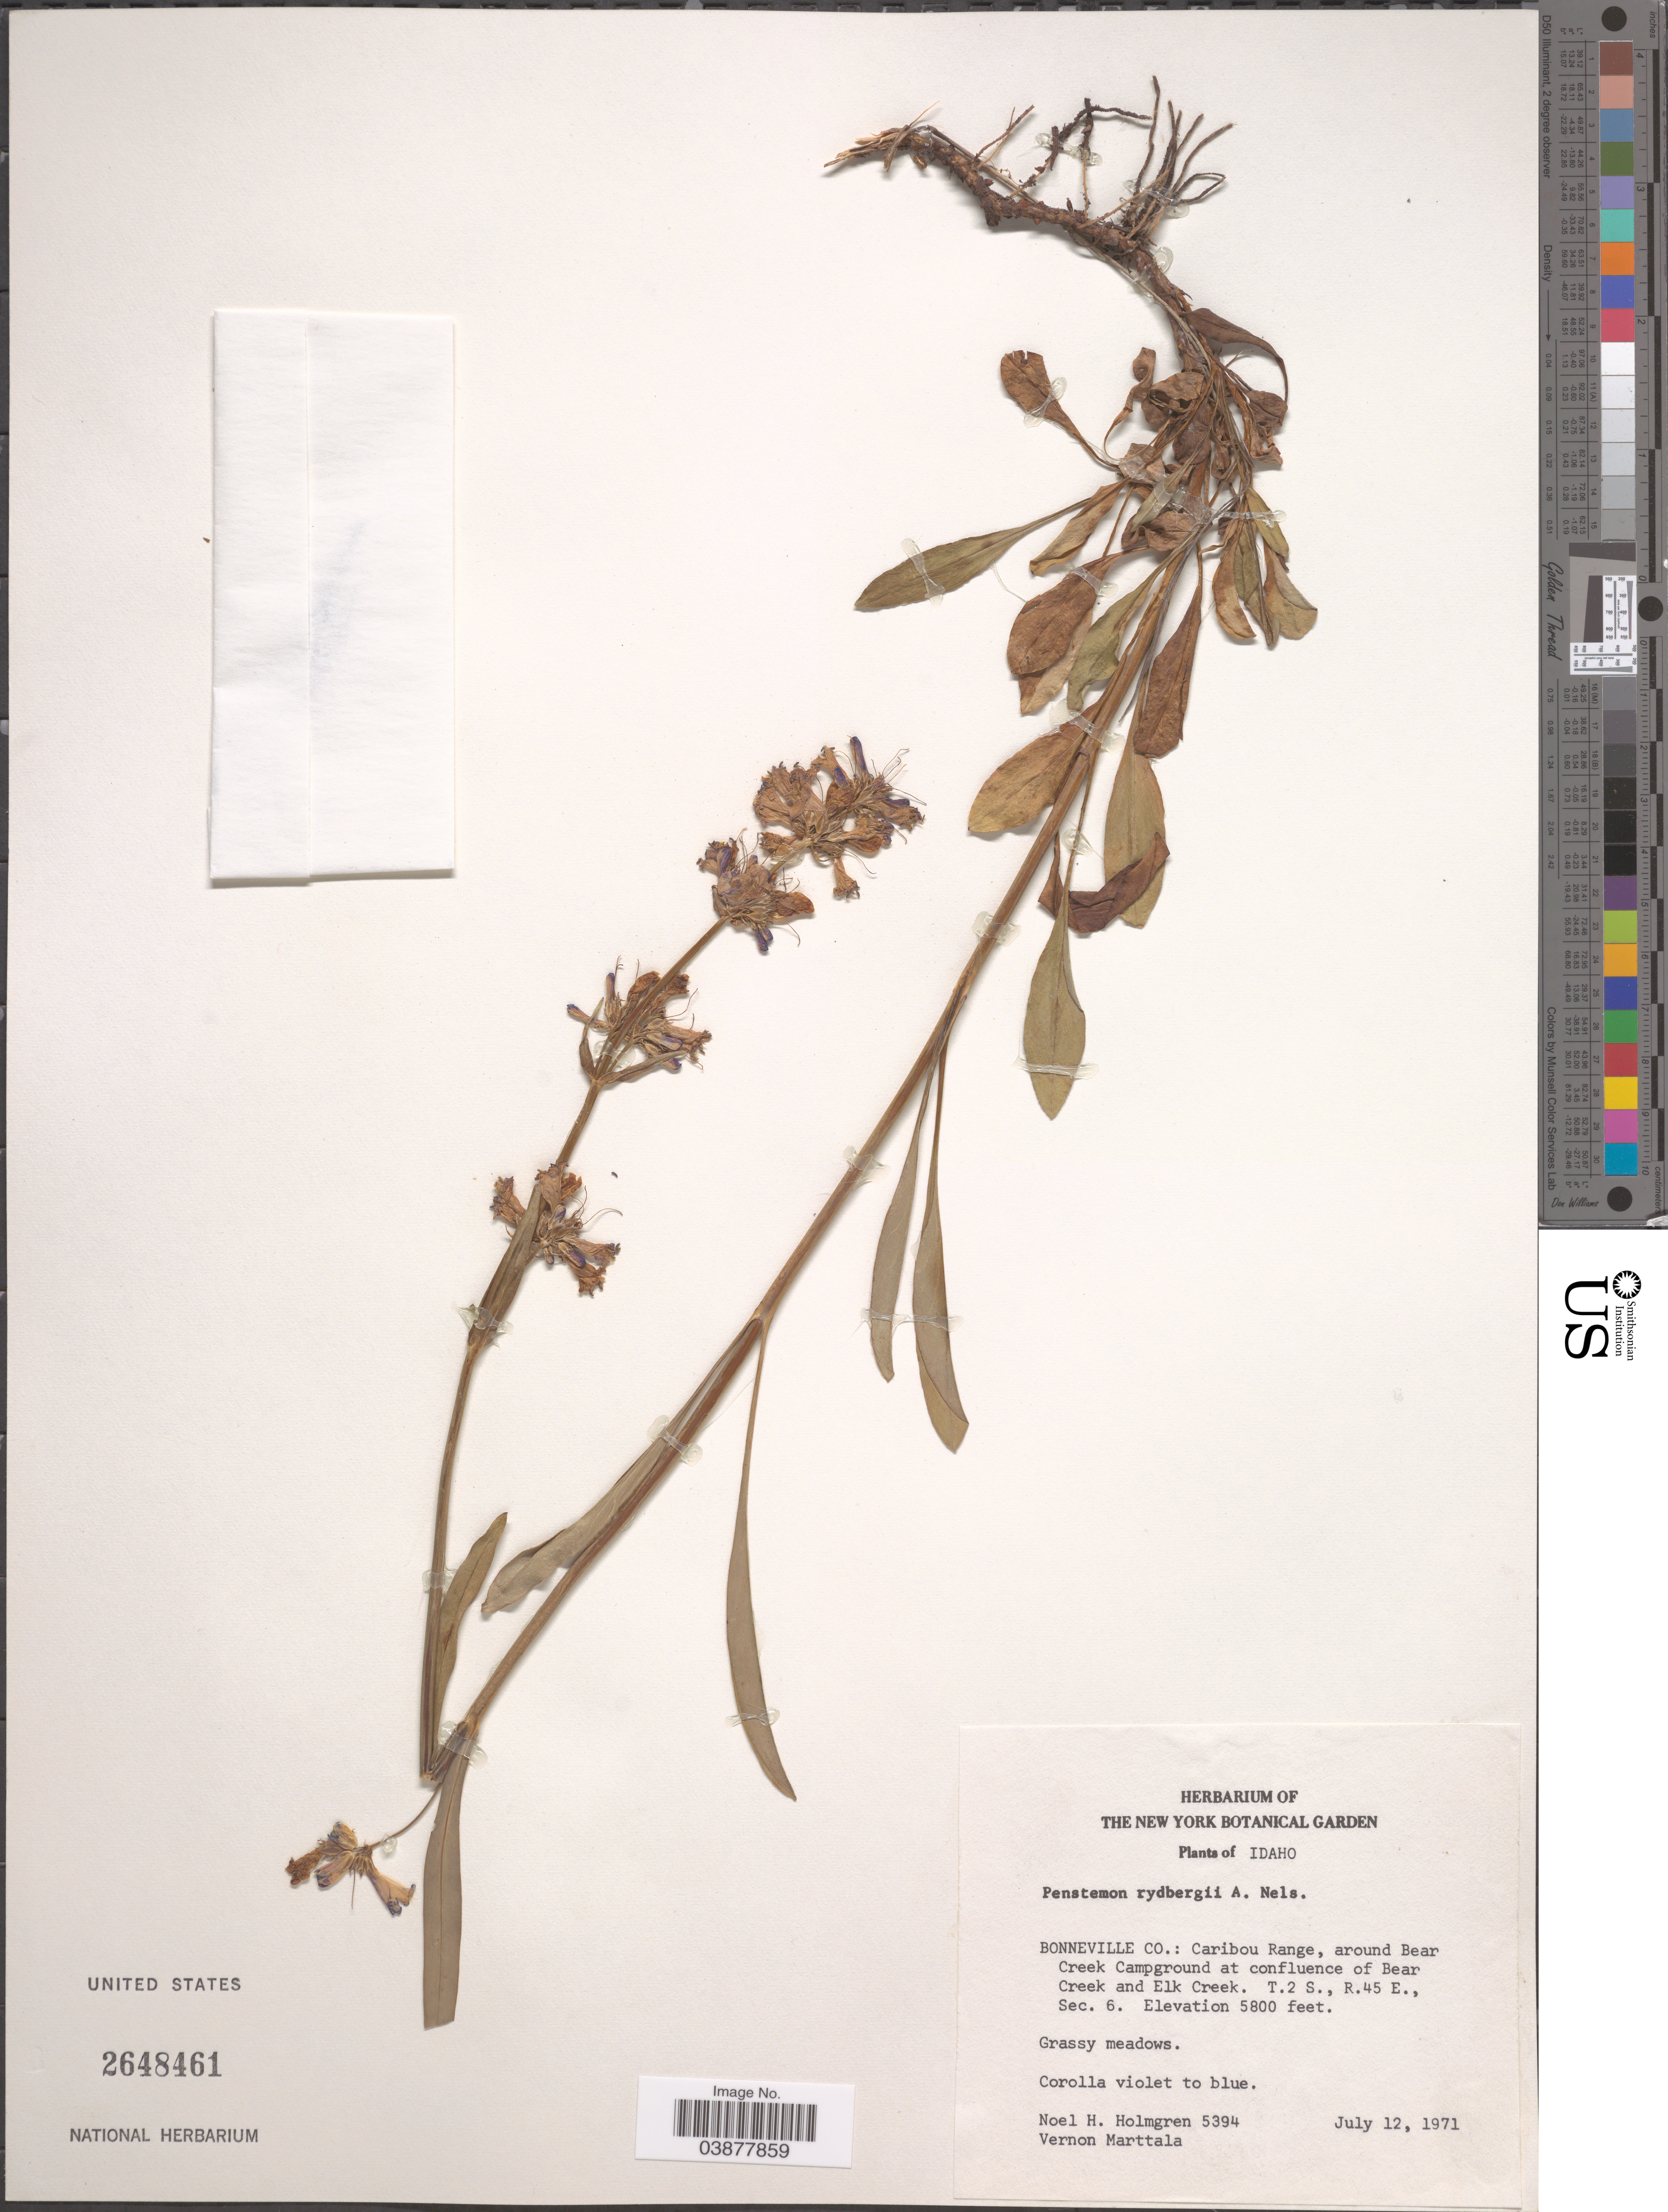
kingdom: Plantae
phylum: Tracheophyta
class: Magnoliopsida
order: Lamiales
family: Plantaginaceae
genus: Penstemon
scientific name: Penstemon rydbergii var. oreocharis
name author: (Greene) N.H. Holmgren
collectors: N. H. Holmgren & V. Marttala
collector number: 5394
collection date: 1971-07-12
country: United States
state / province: Idaho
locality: Bonneville Co.: Caribou Range, around Bear Creek Campground at confluence of Bear Creek and Elk Creek. T.2.S., R. 45E., Sec. 6.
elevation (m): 1768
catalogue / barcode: US 2648461